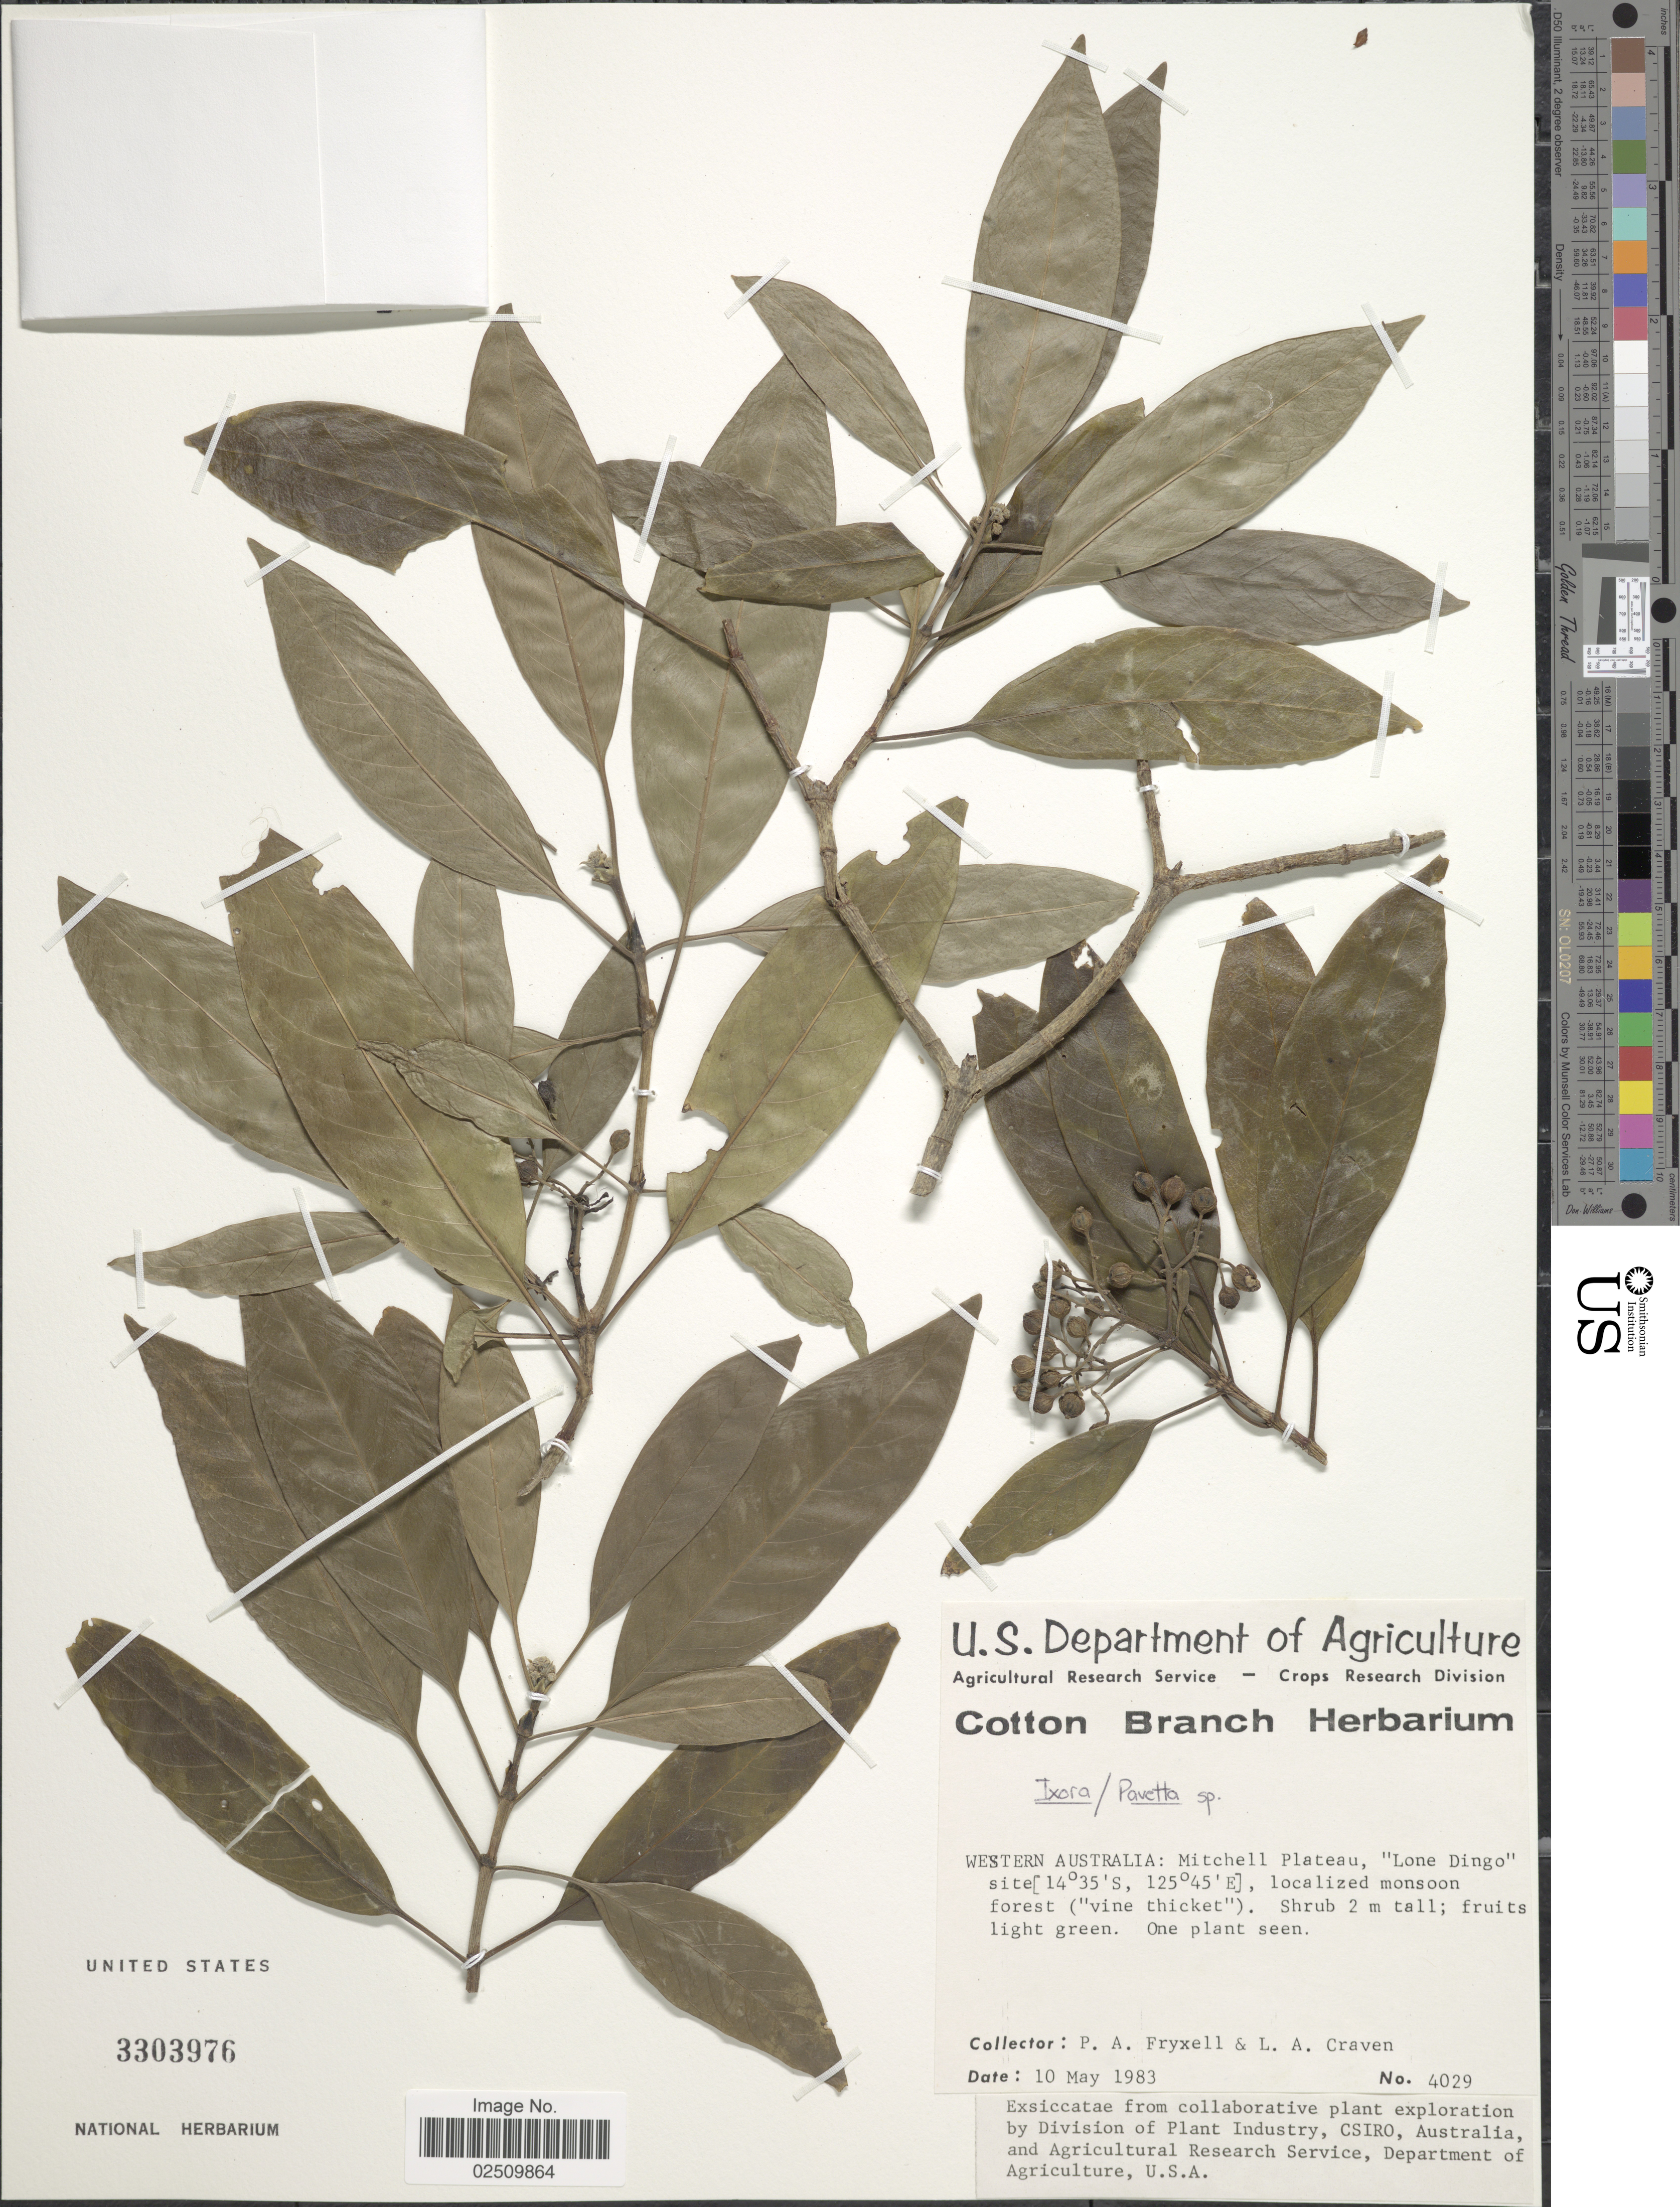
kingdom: Plantae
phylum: Tracheophyta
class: Magnoliopsida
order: Gentianales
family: Rubiaceae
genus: Ixora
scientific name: Ixora sp.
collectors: P. A. Fryxell & L. A. Craven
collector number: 4029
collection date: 1983-05-10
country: Australia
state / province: Western Australia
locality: Mitchell Plateau, "Lone Dingo"site, localized monsoon forest.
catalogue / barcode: US 3303976